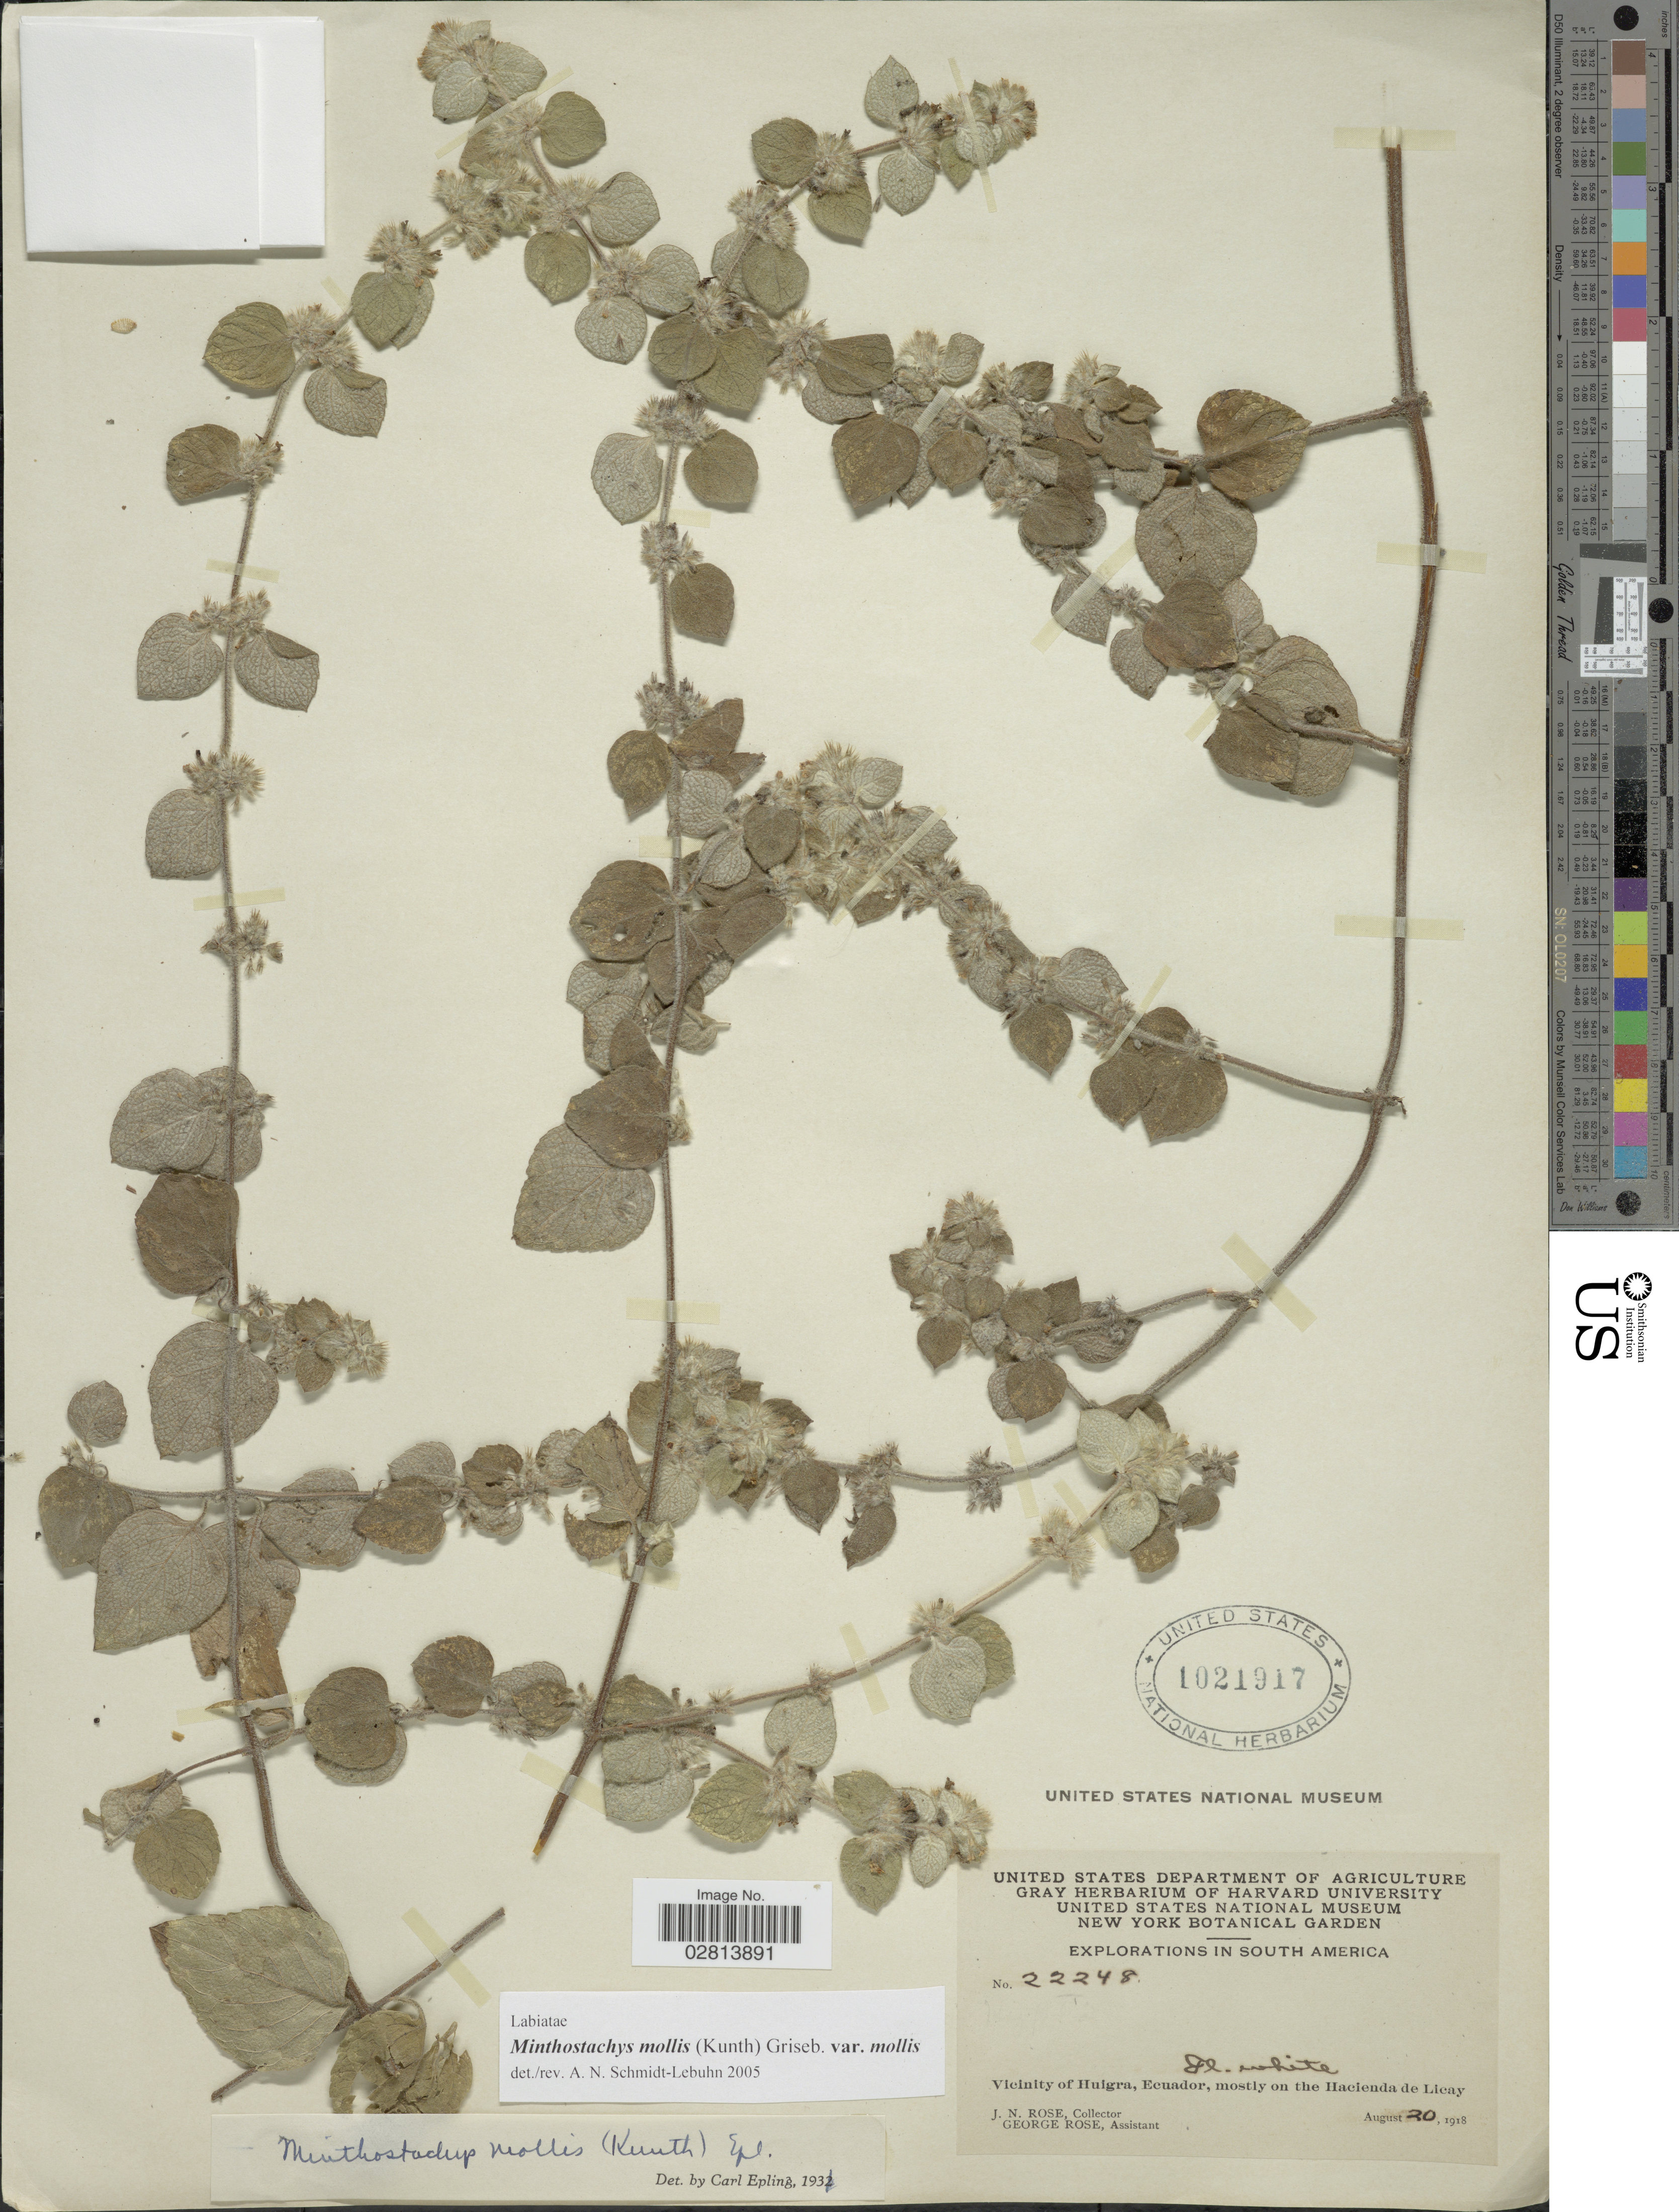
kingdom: Plantae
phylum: Tracheophyta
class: Magnoliopsida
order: Lamiales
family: Lamiaceae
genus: Minthostachys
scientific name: Minthostachys mollis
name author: (Kunth) Griseb.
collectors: J. N. Rose & G. Rose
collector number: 22248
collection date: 1918-08-20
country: Ecuador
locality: Vicinity of Huigra, mostly on the Hacienda de Licay.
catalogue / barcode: US 1021917